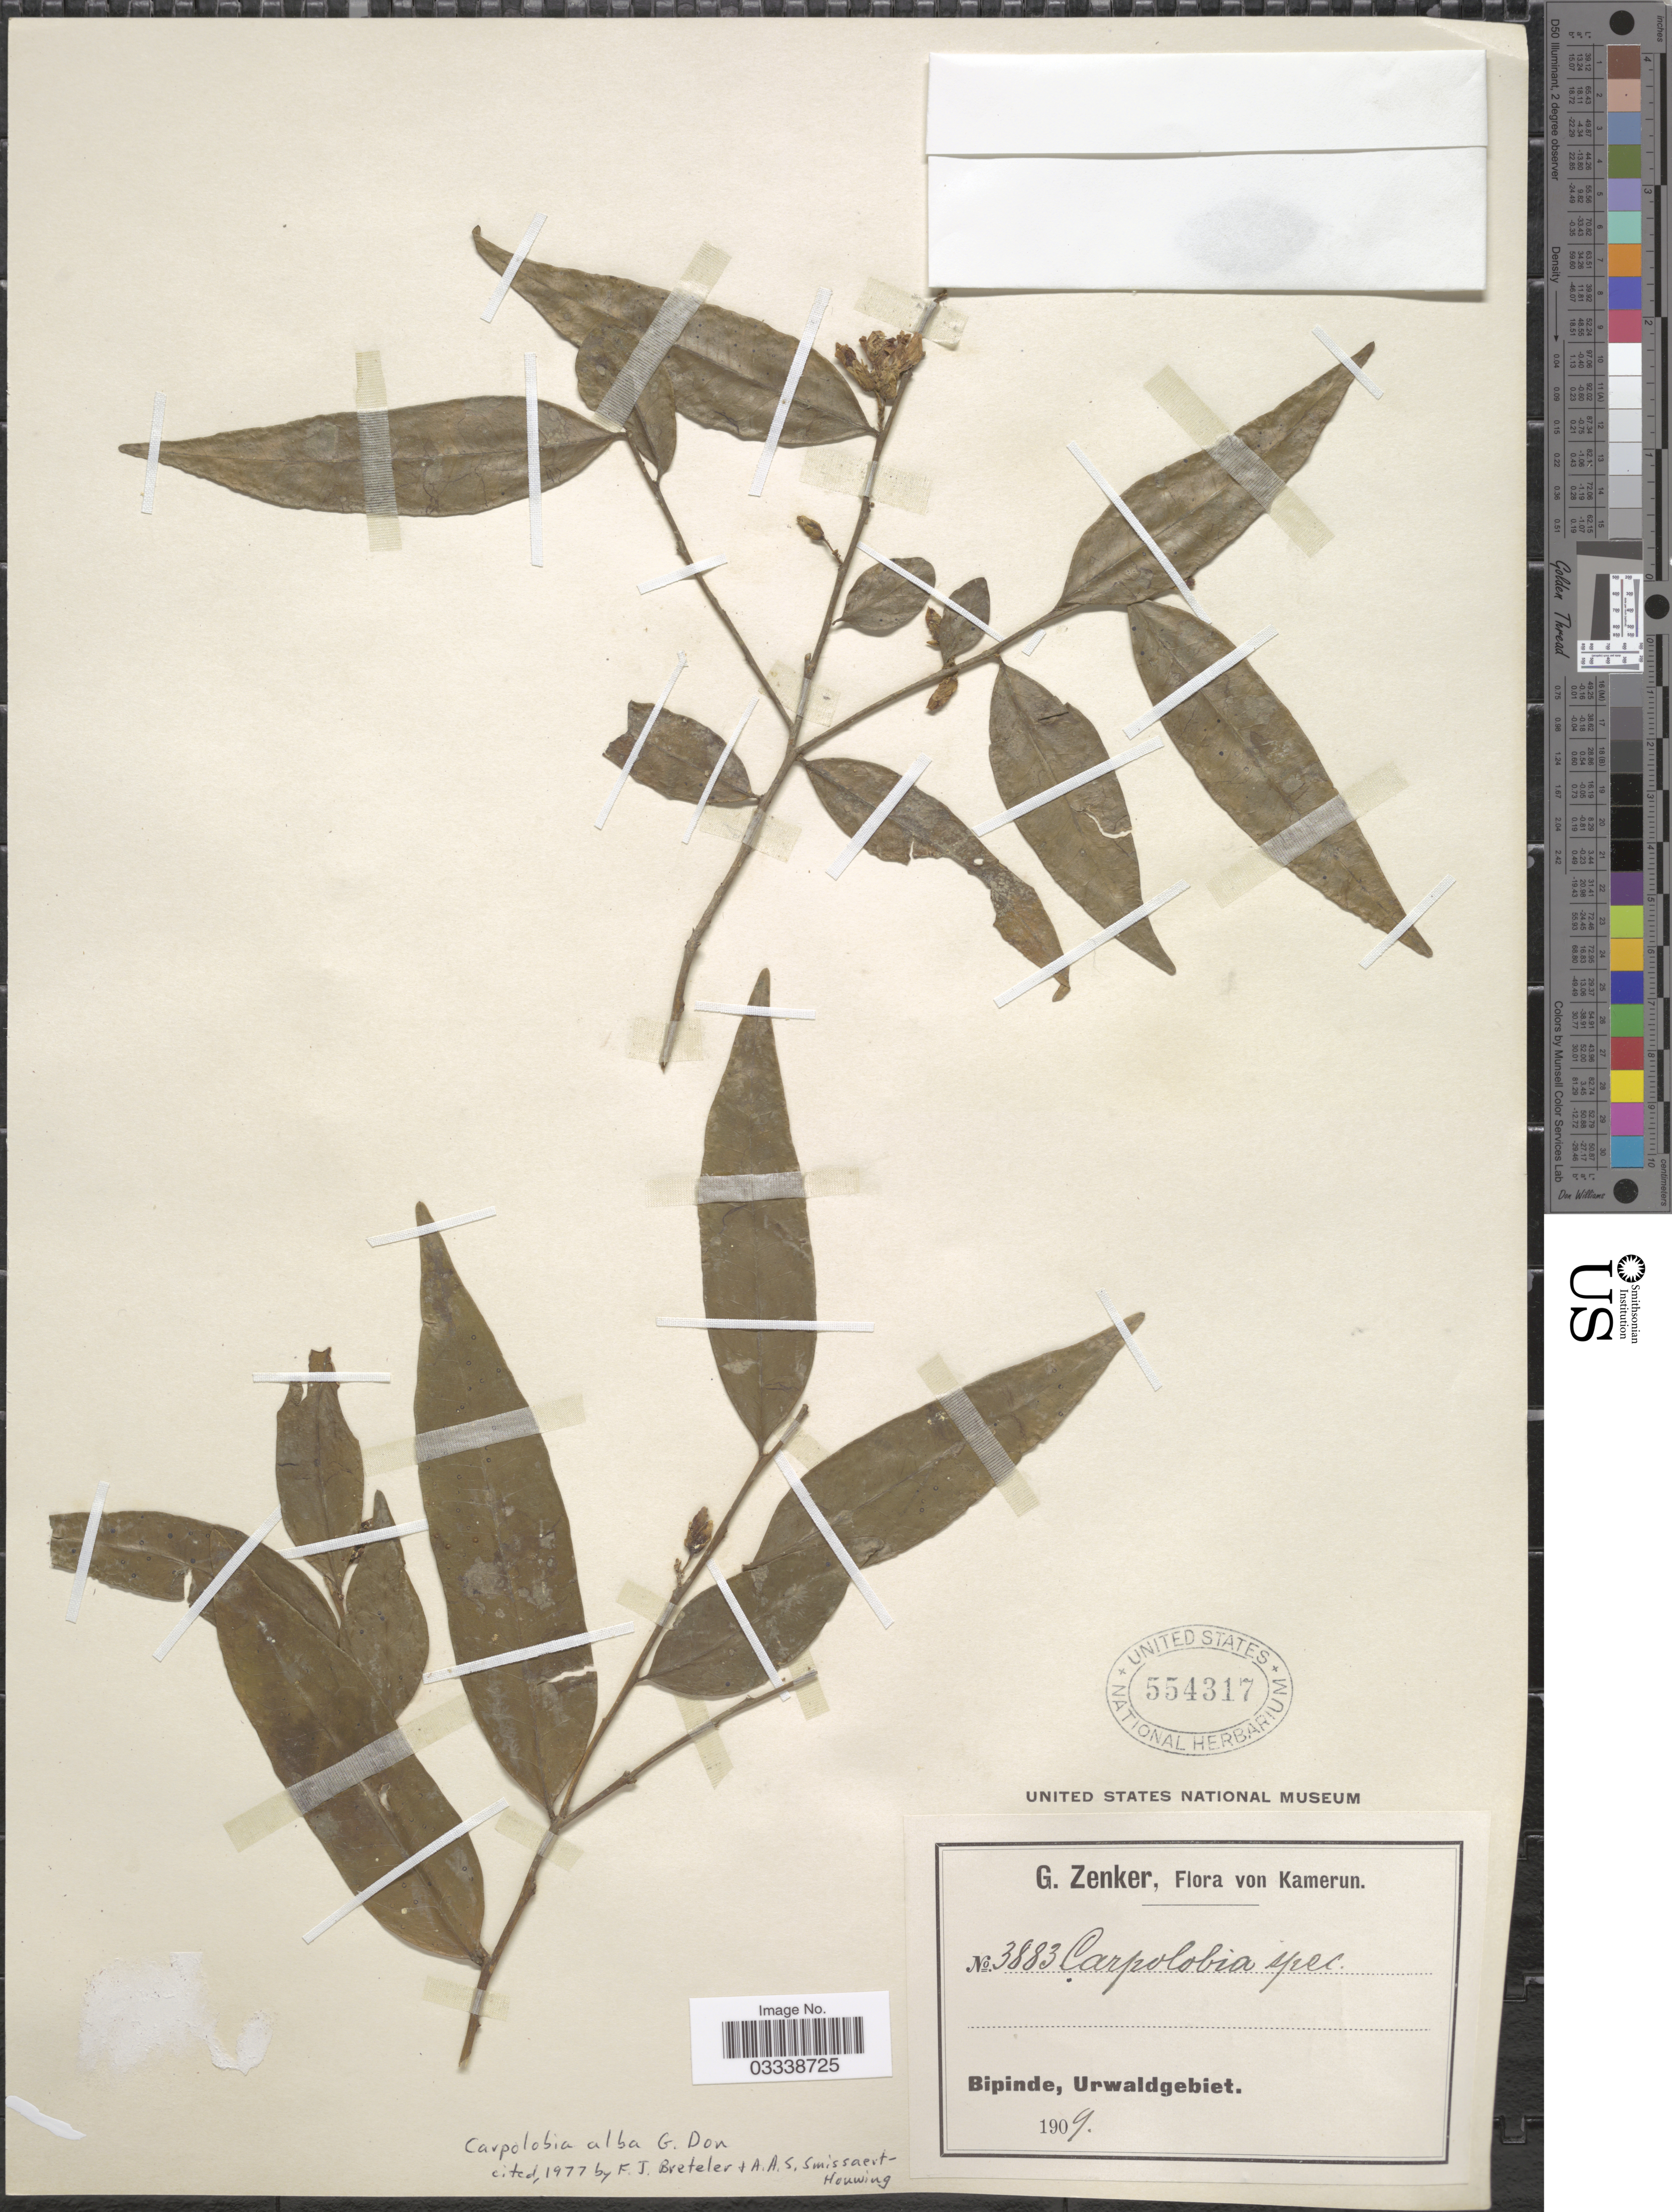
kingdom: Plantae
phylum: Tracheophyta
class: Magnoliopsida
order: Fabales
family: Polygalaceae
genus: Carpolobia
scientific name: Carpolobia alba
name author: G. Don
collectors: G. A. Zenker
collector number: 3883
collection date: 1909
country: Cameroon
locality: Kamerun. Bipinde, Urwaldgebiet.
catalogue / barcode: US 554317